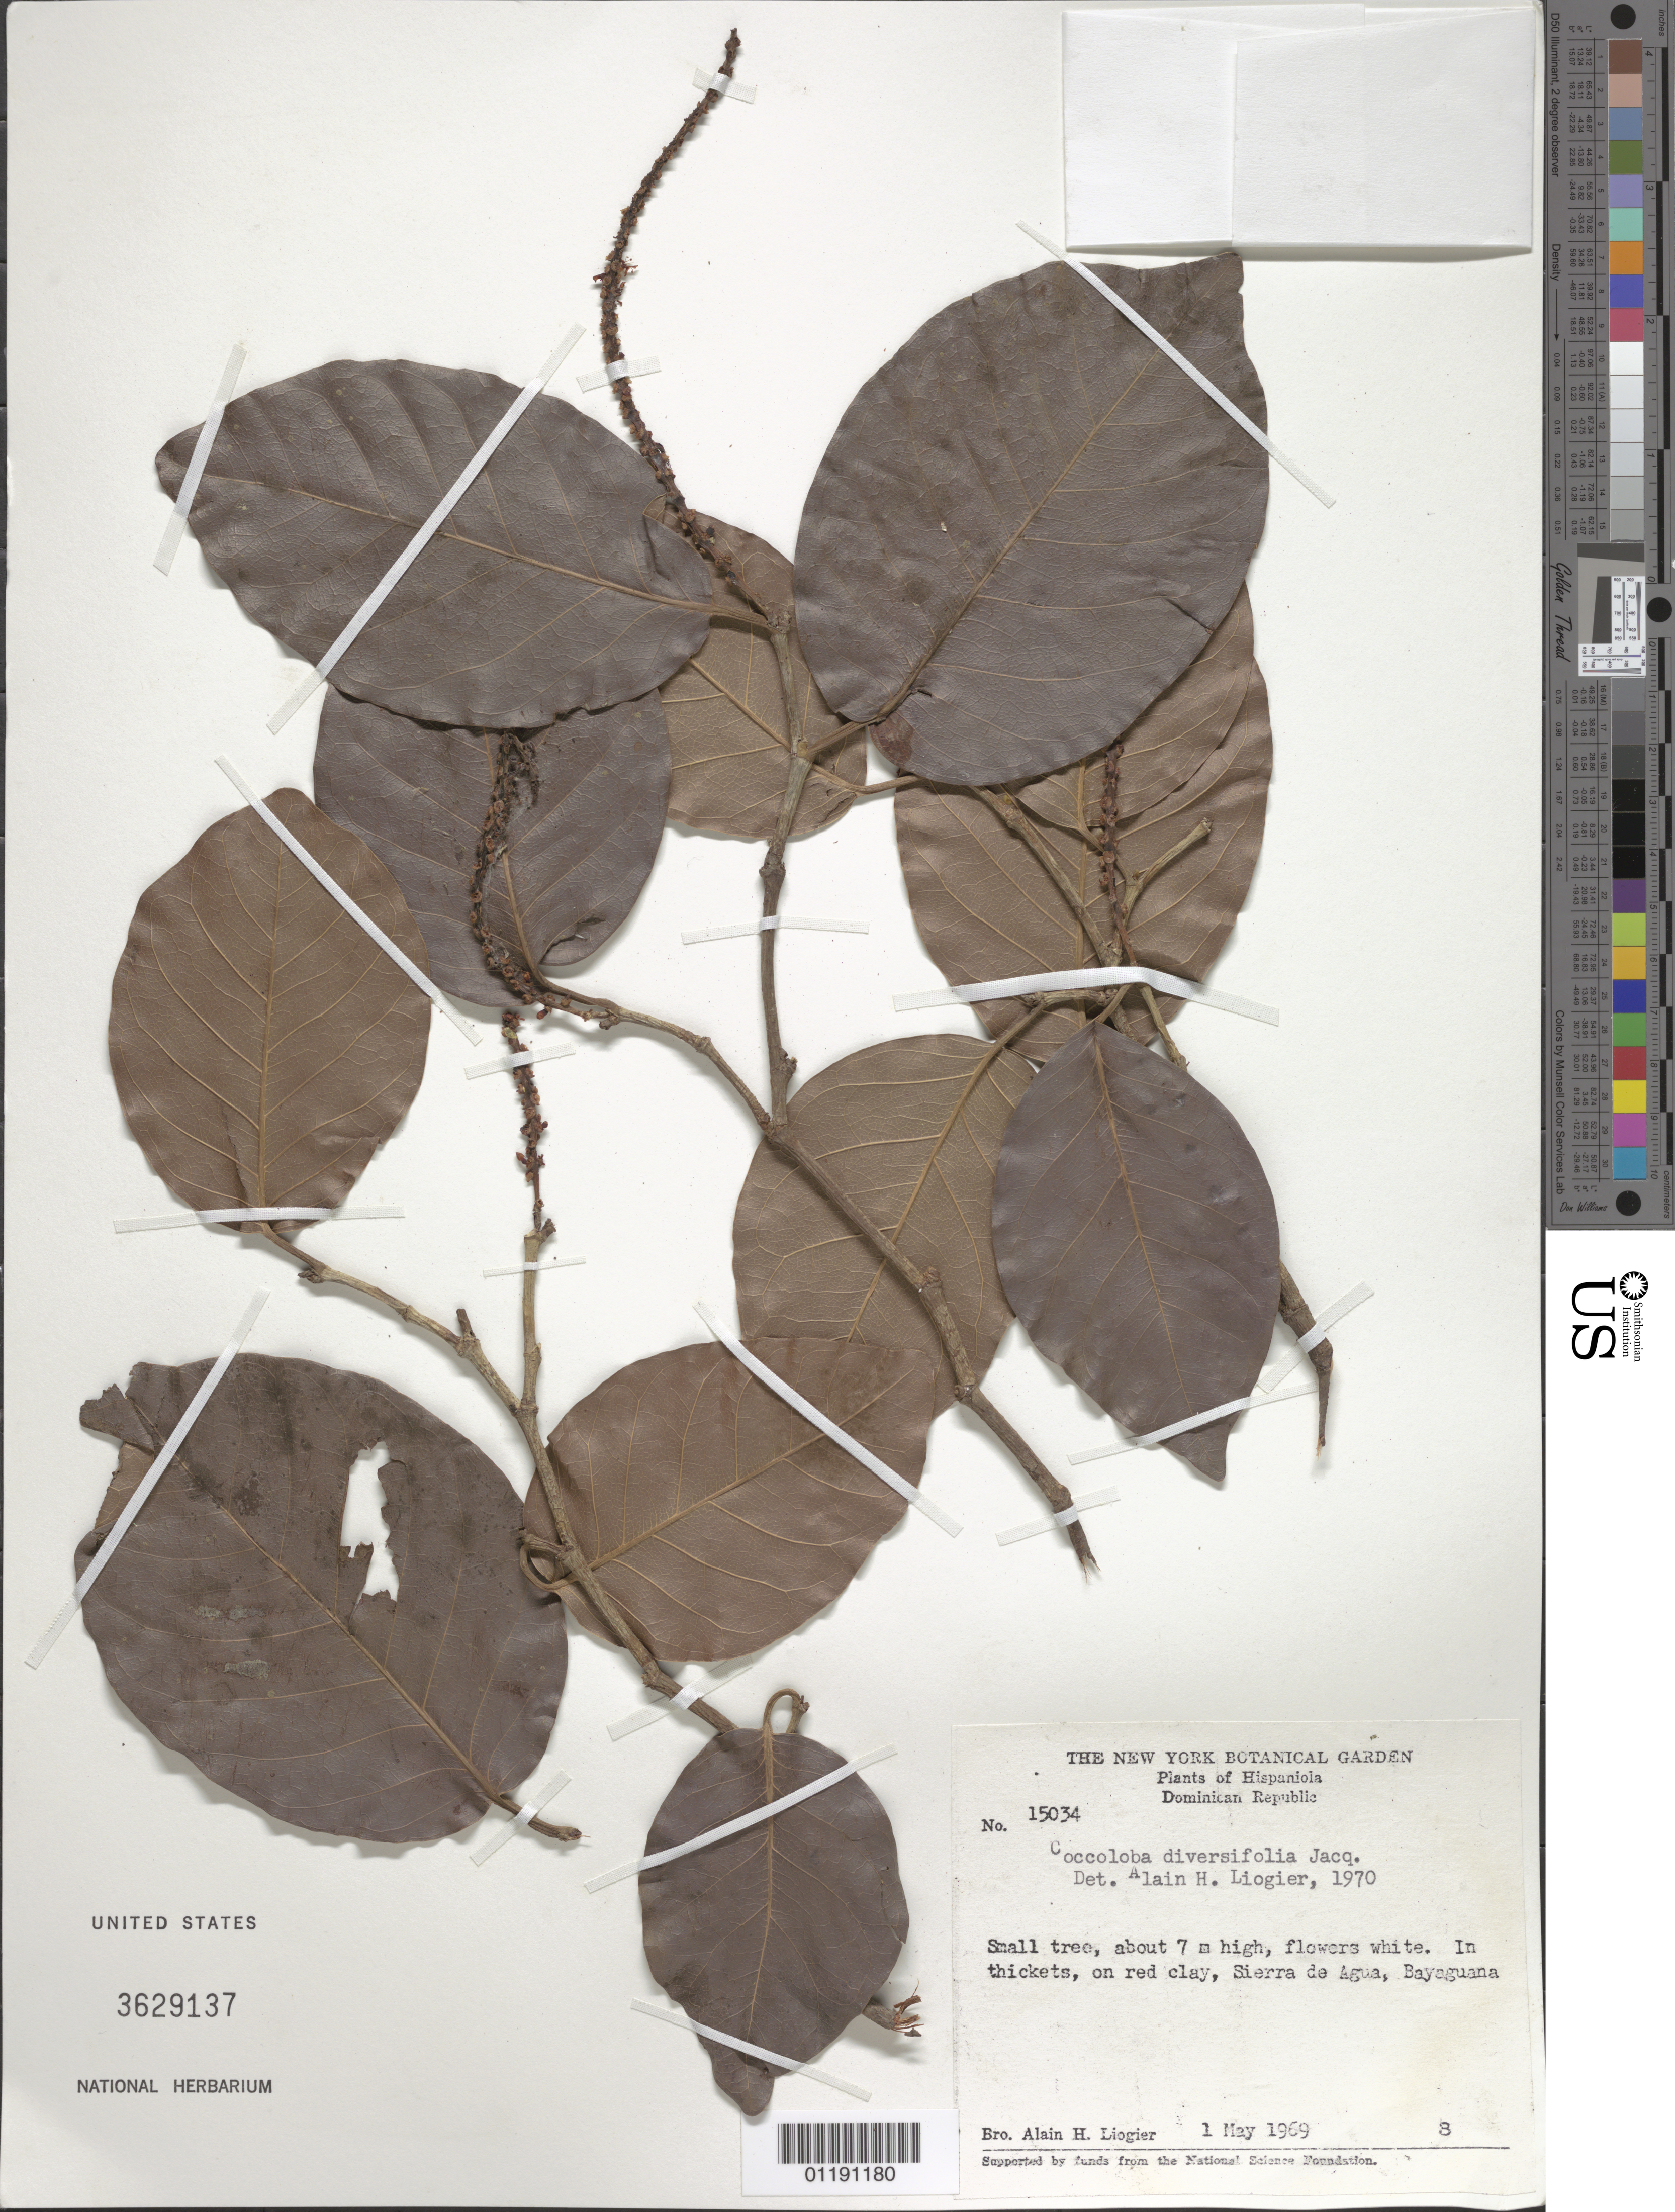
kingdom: Plantae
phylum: Tracheophyta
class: Magnoliopsida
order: Caryophyllales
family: Polygonaceae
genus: Coccoloba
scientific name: Coccoloba diversifolia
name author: Jacq.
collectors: A. H. Liogier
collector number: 15034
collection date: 1969-05-01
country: Dominican Republic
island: Hispaniola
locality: Sierra de Agua, Bayaguana.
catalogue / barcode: US 3629137